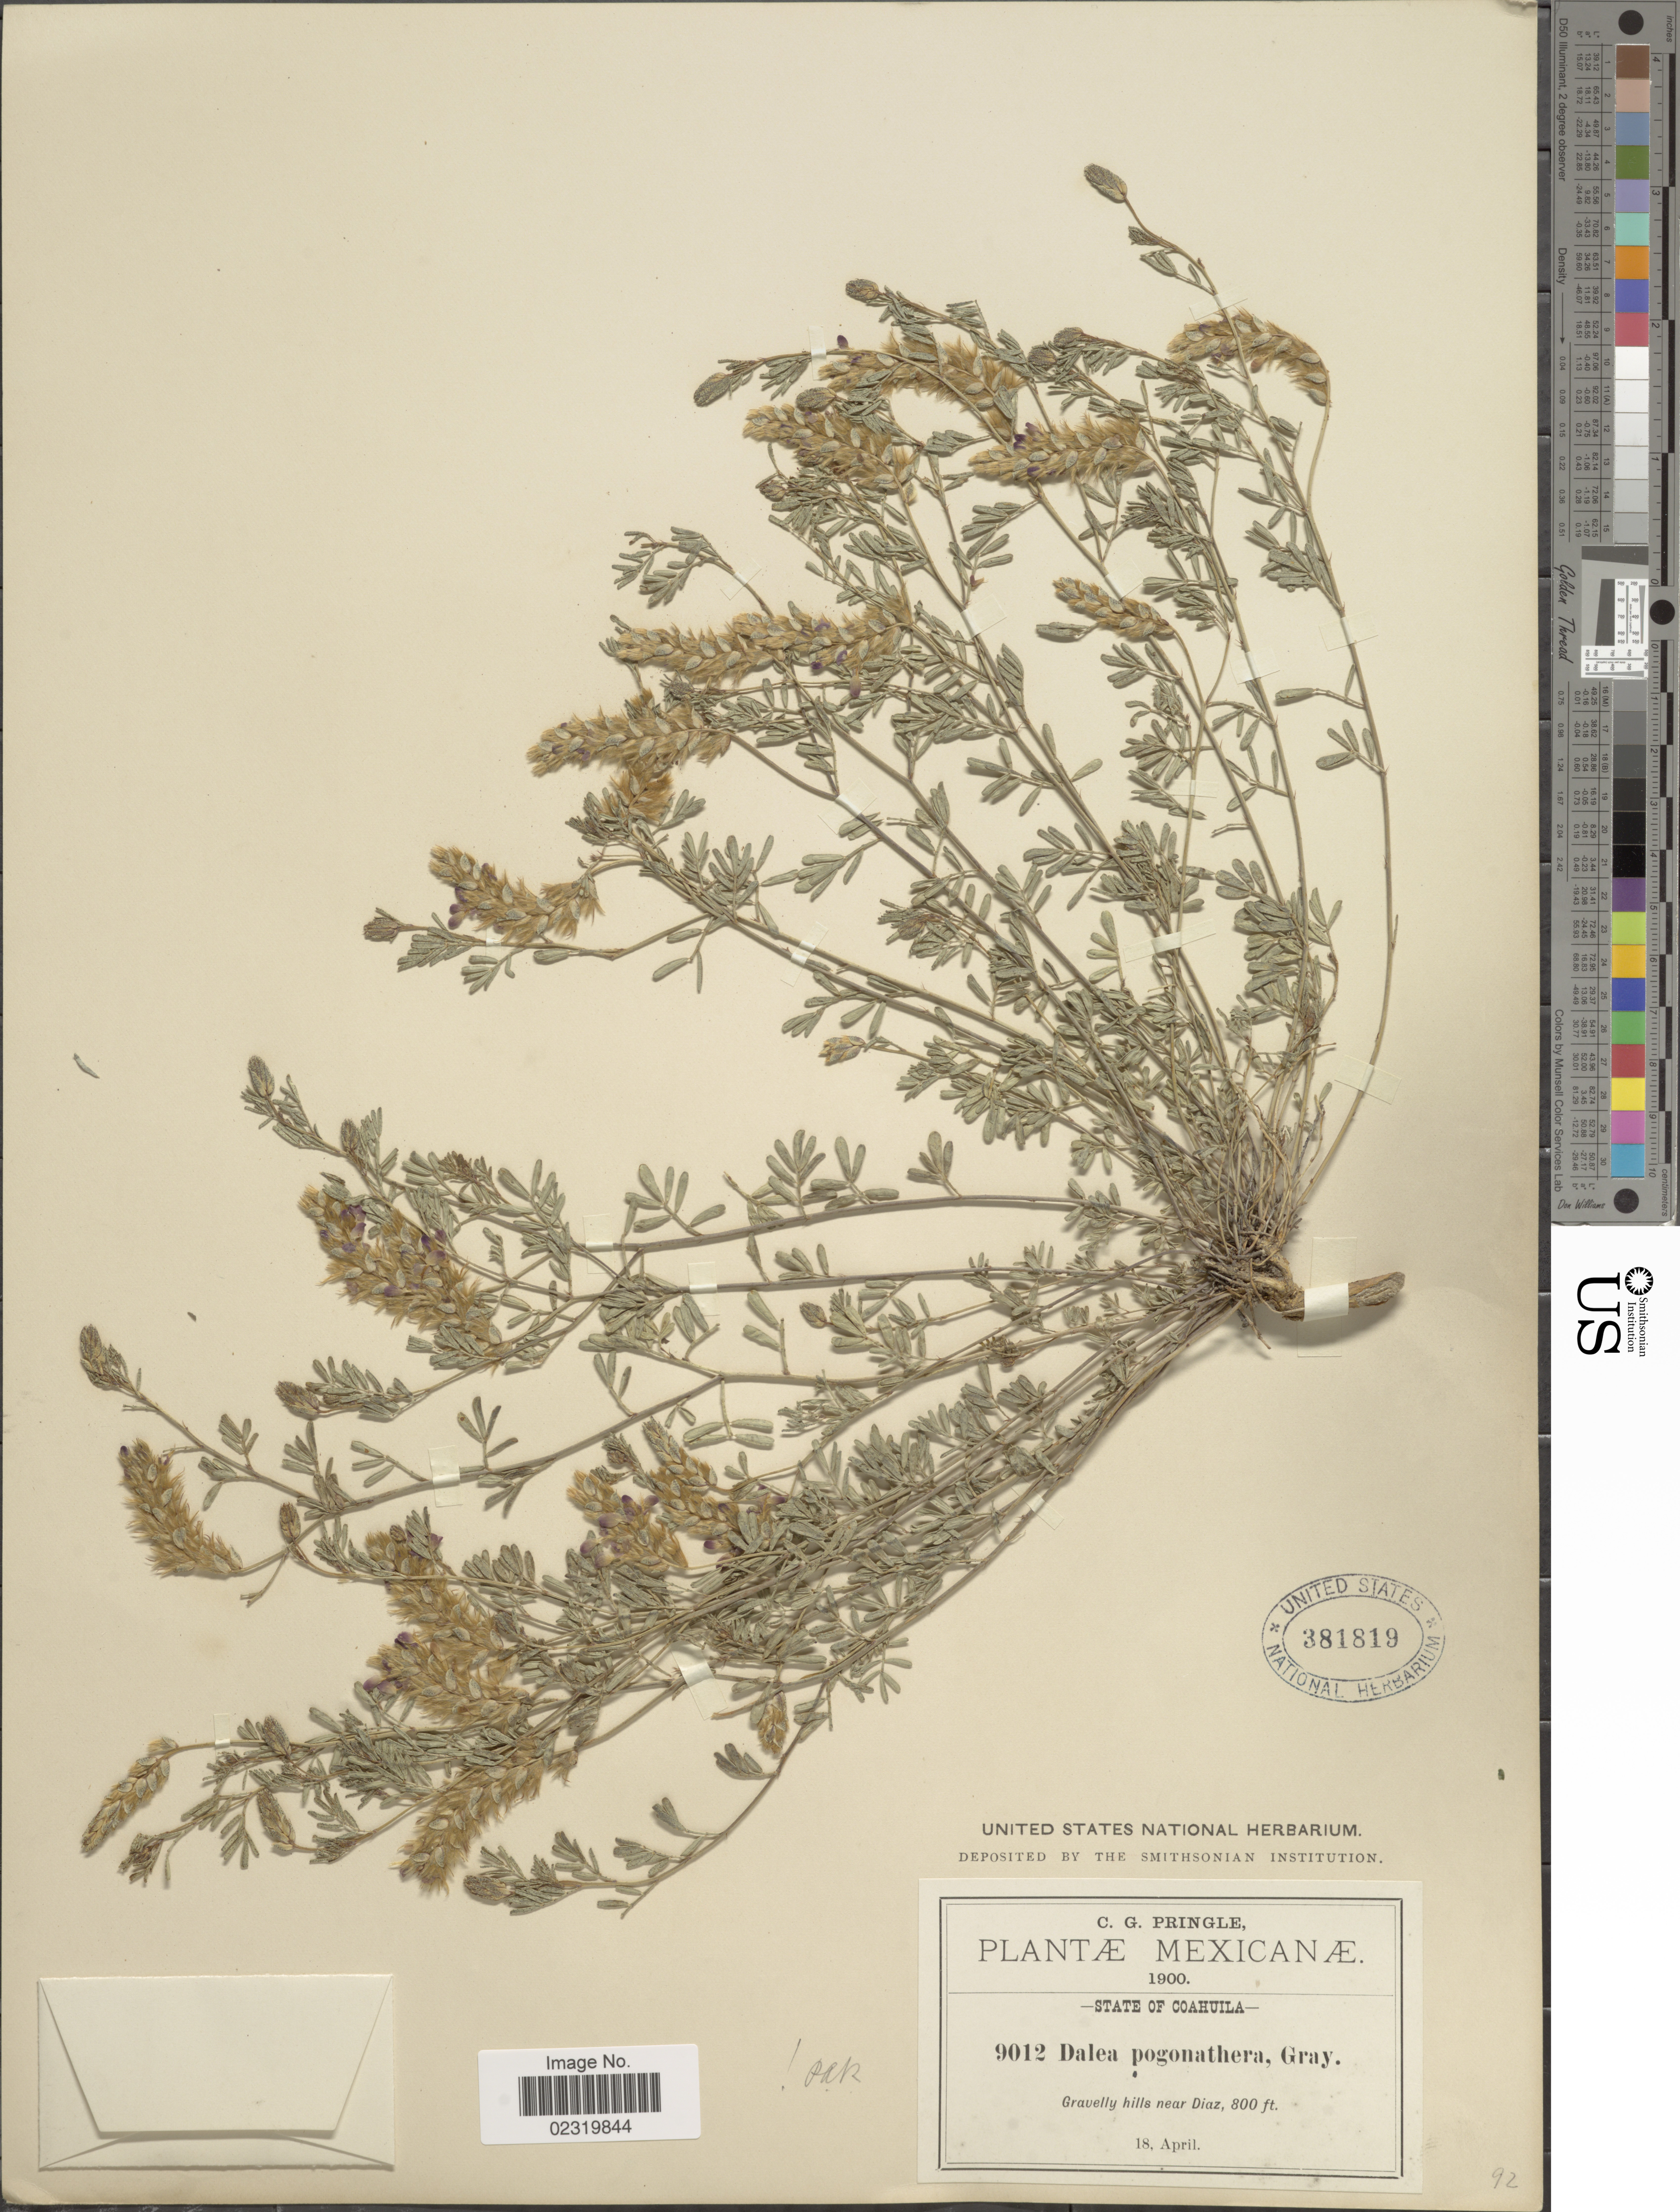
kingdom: Plantae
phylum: Tracheophyta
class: Magnoliopsida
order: Fabales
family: Fabaceae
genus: Dalea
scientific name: Dalea pogonathera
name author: A. Gray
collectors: C. G. Pringle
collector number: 9012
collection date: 1900-04-18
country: Mexico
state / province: Coahuila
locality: Near Diaz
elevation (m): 244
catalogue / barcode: US 381819